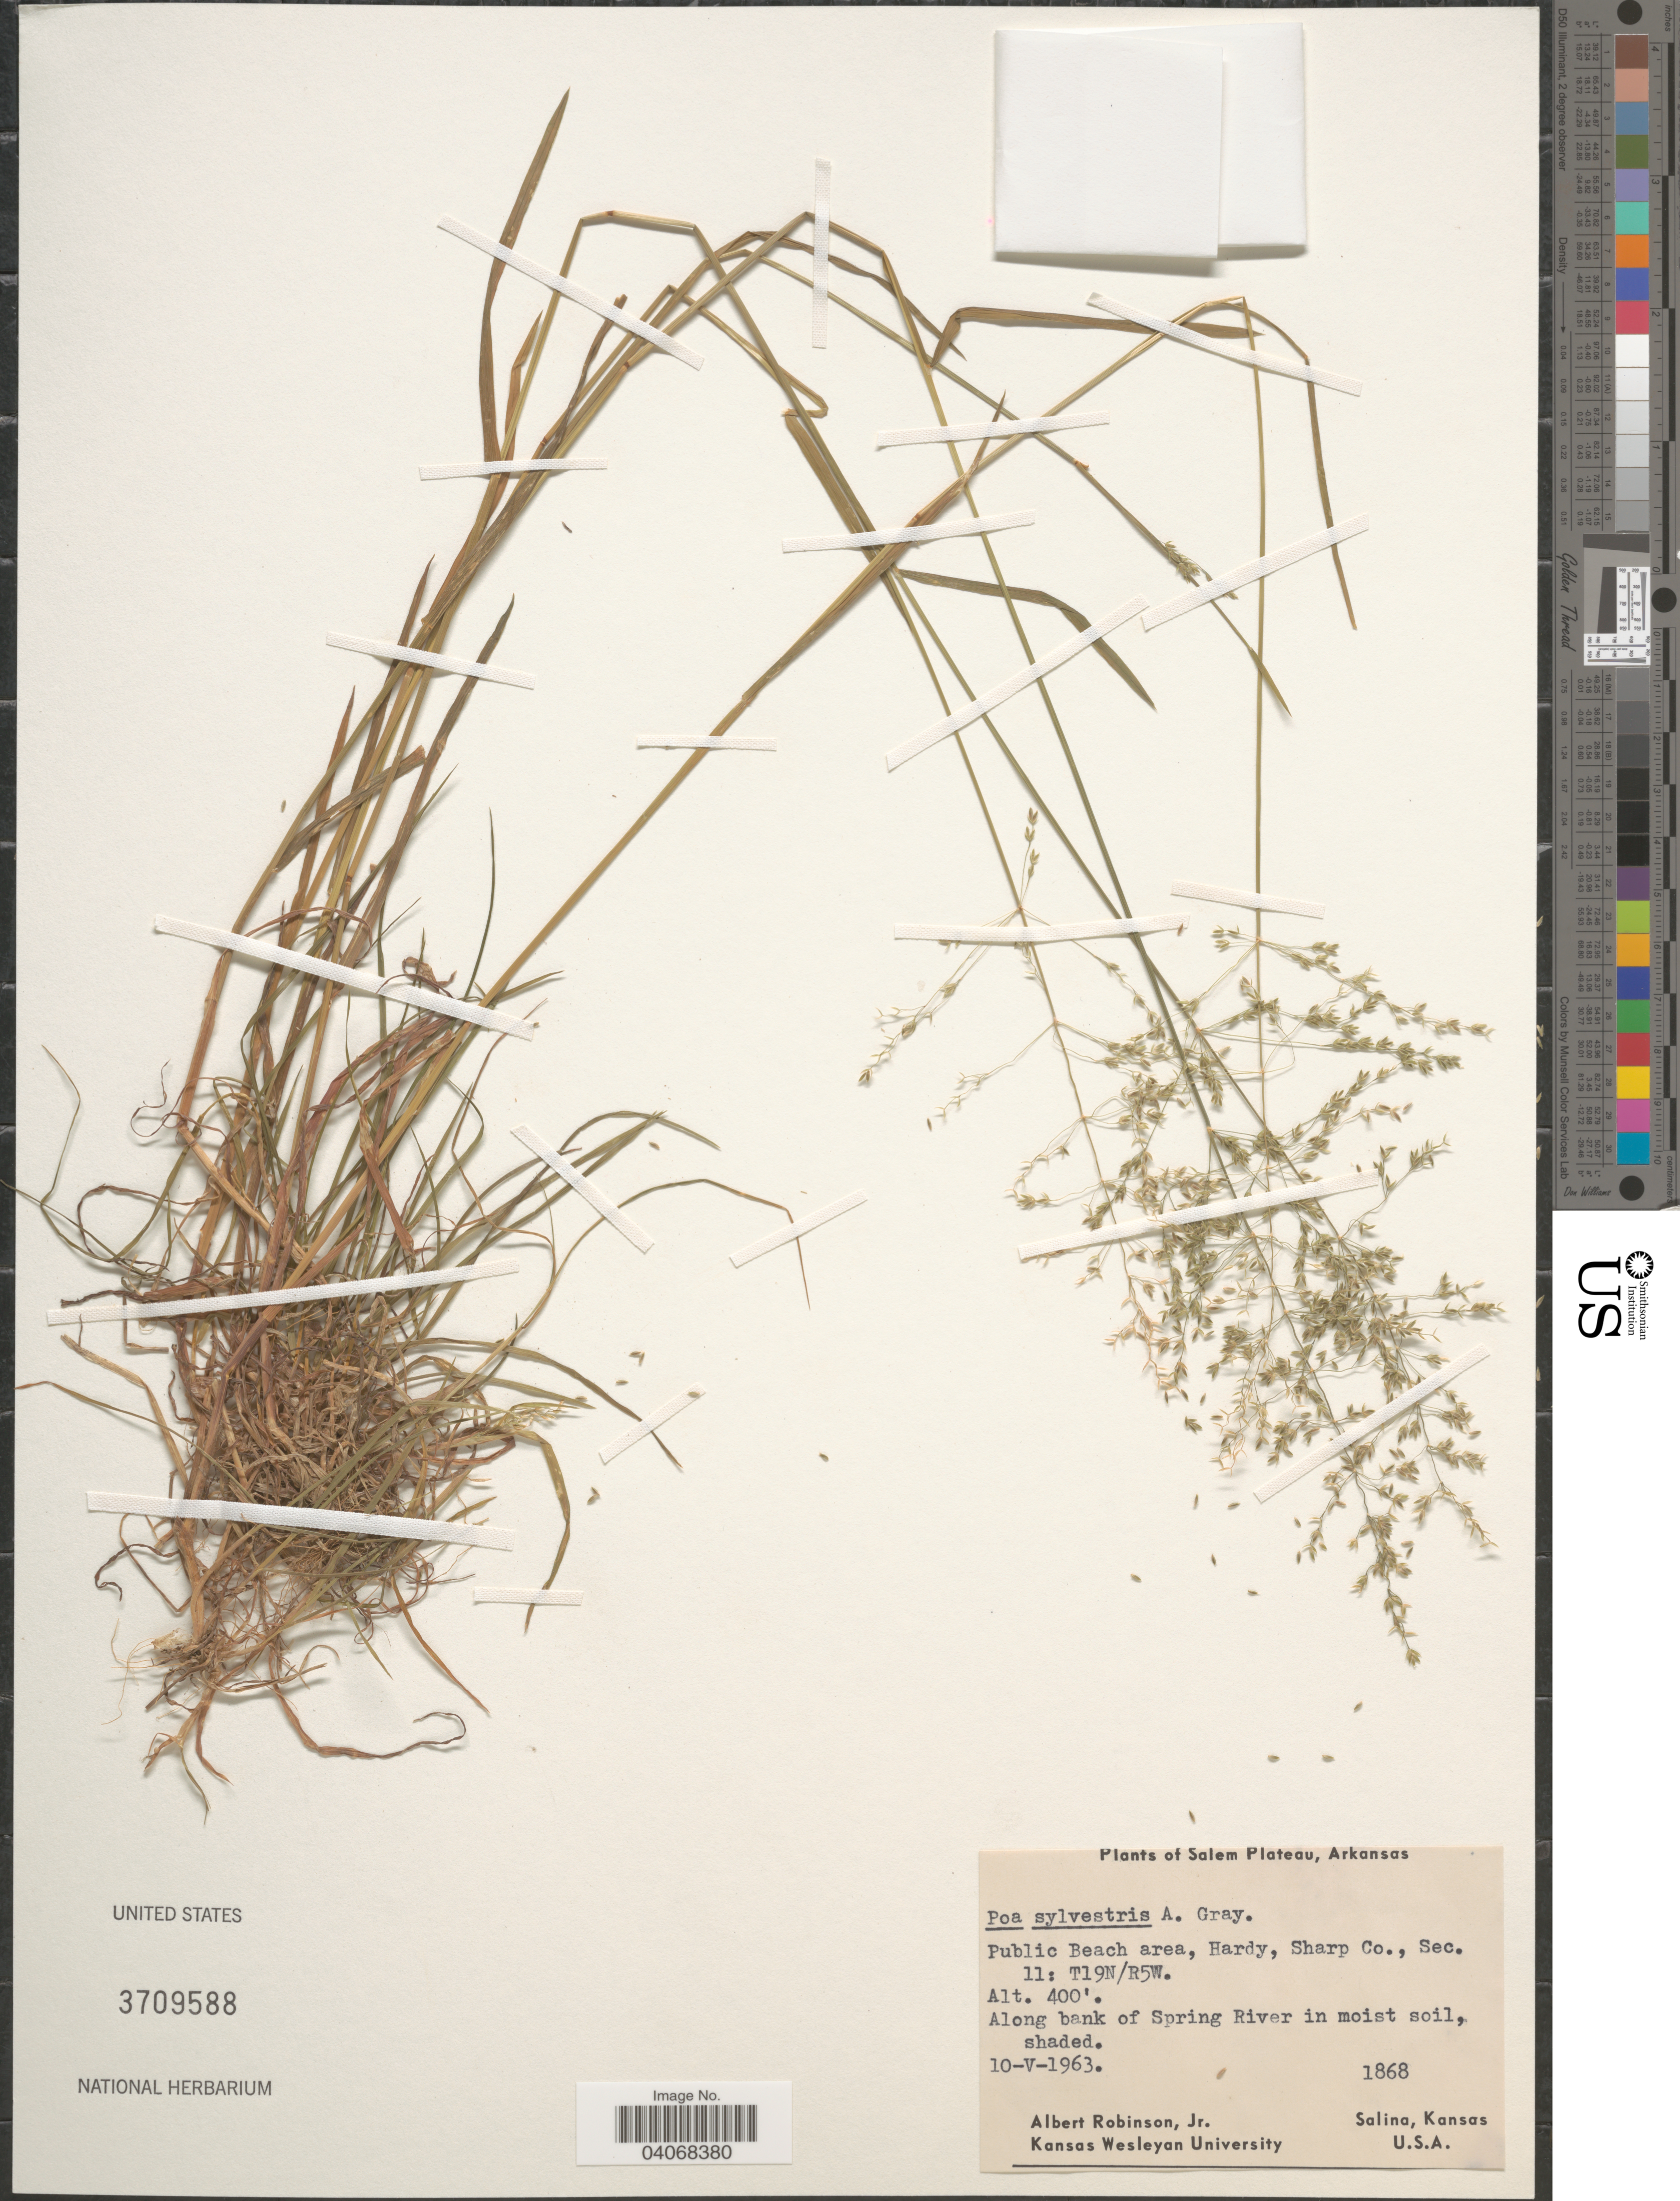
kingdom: Plantae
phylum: Tracheophyta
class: Liliopsida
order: Poales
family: Poaceae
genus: Poa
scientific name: Poa sylvestris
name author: A. Gray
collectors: A. Robinson Jr.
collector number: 1868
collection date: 1963-05-10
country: United States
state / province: Arkansas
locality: Salem Plateau. Public Beach area, Hardy, Sharp Co., Sec. 11: T19N/R5W. Along bank of Spring River in moist soil, shaded.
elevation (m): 122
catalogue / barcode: US 3709588